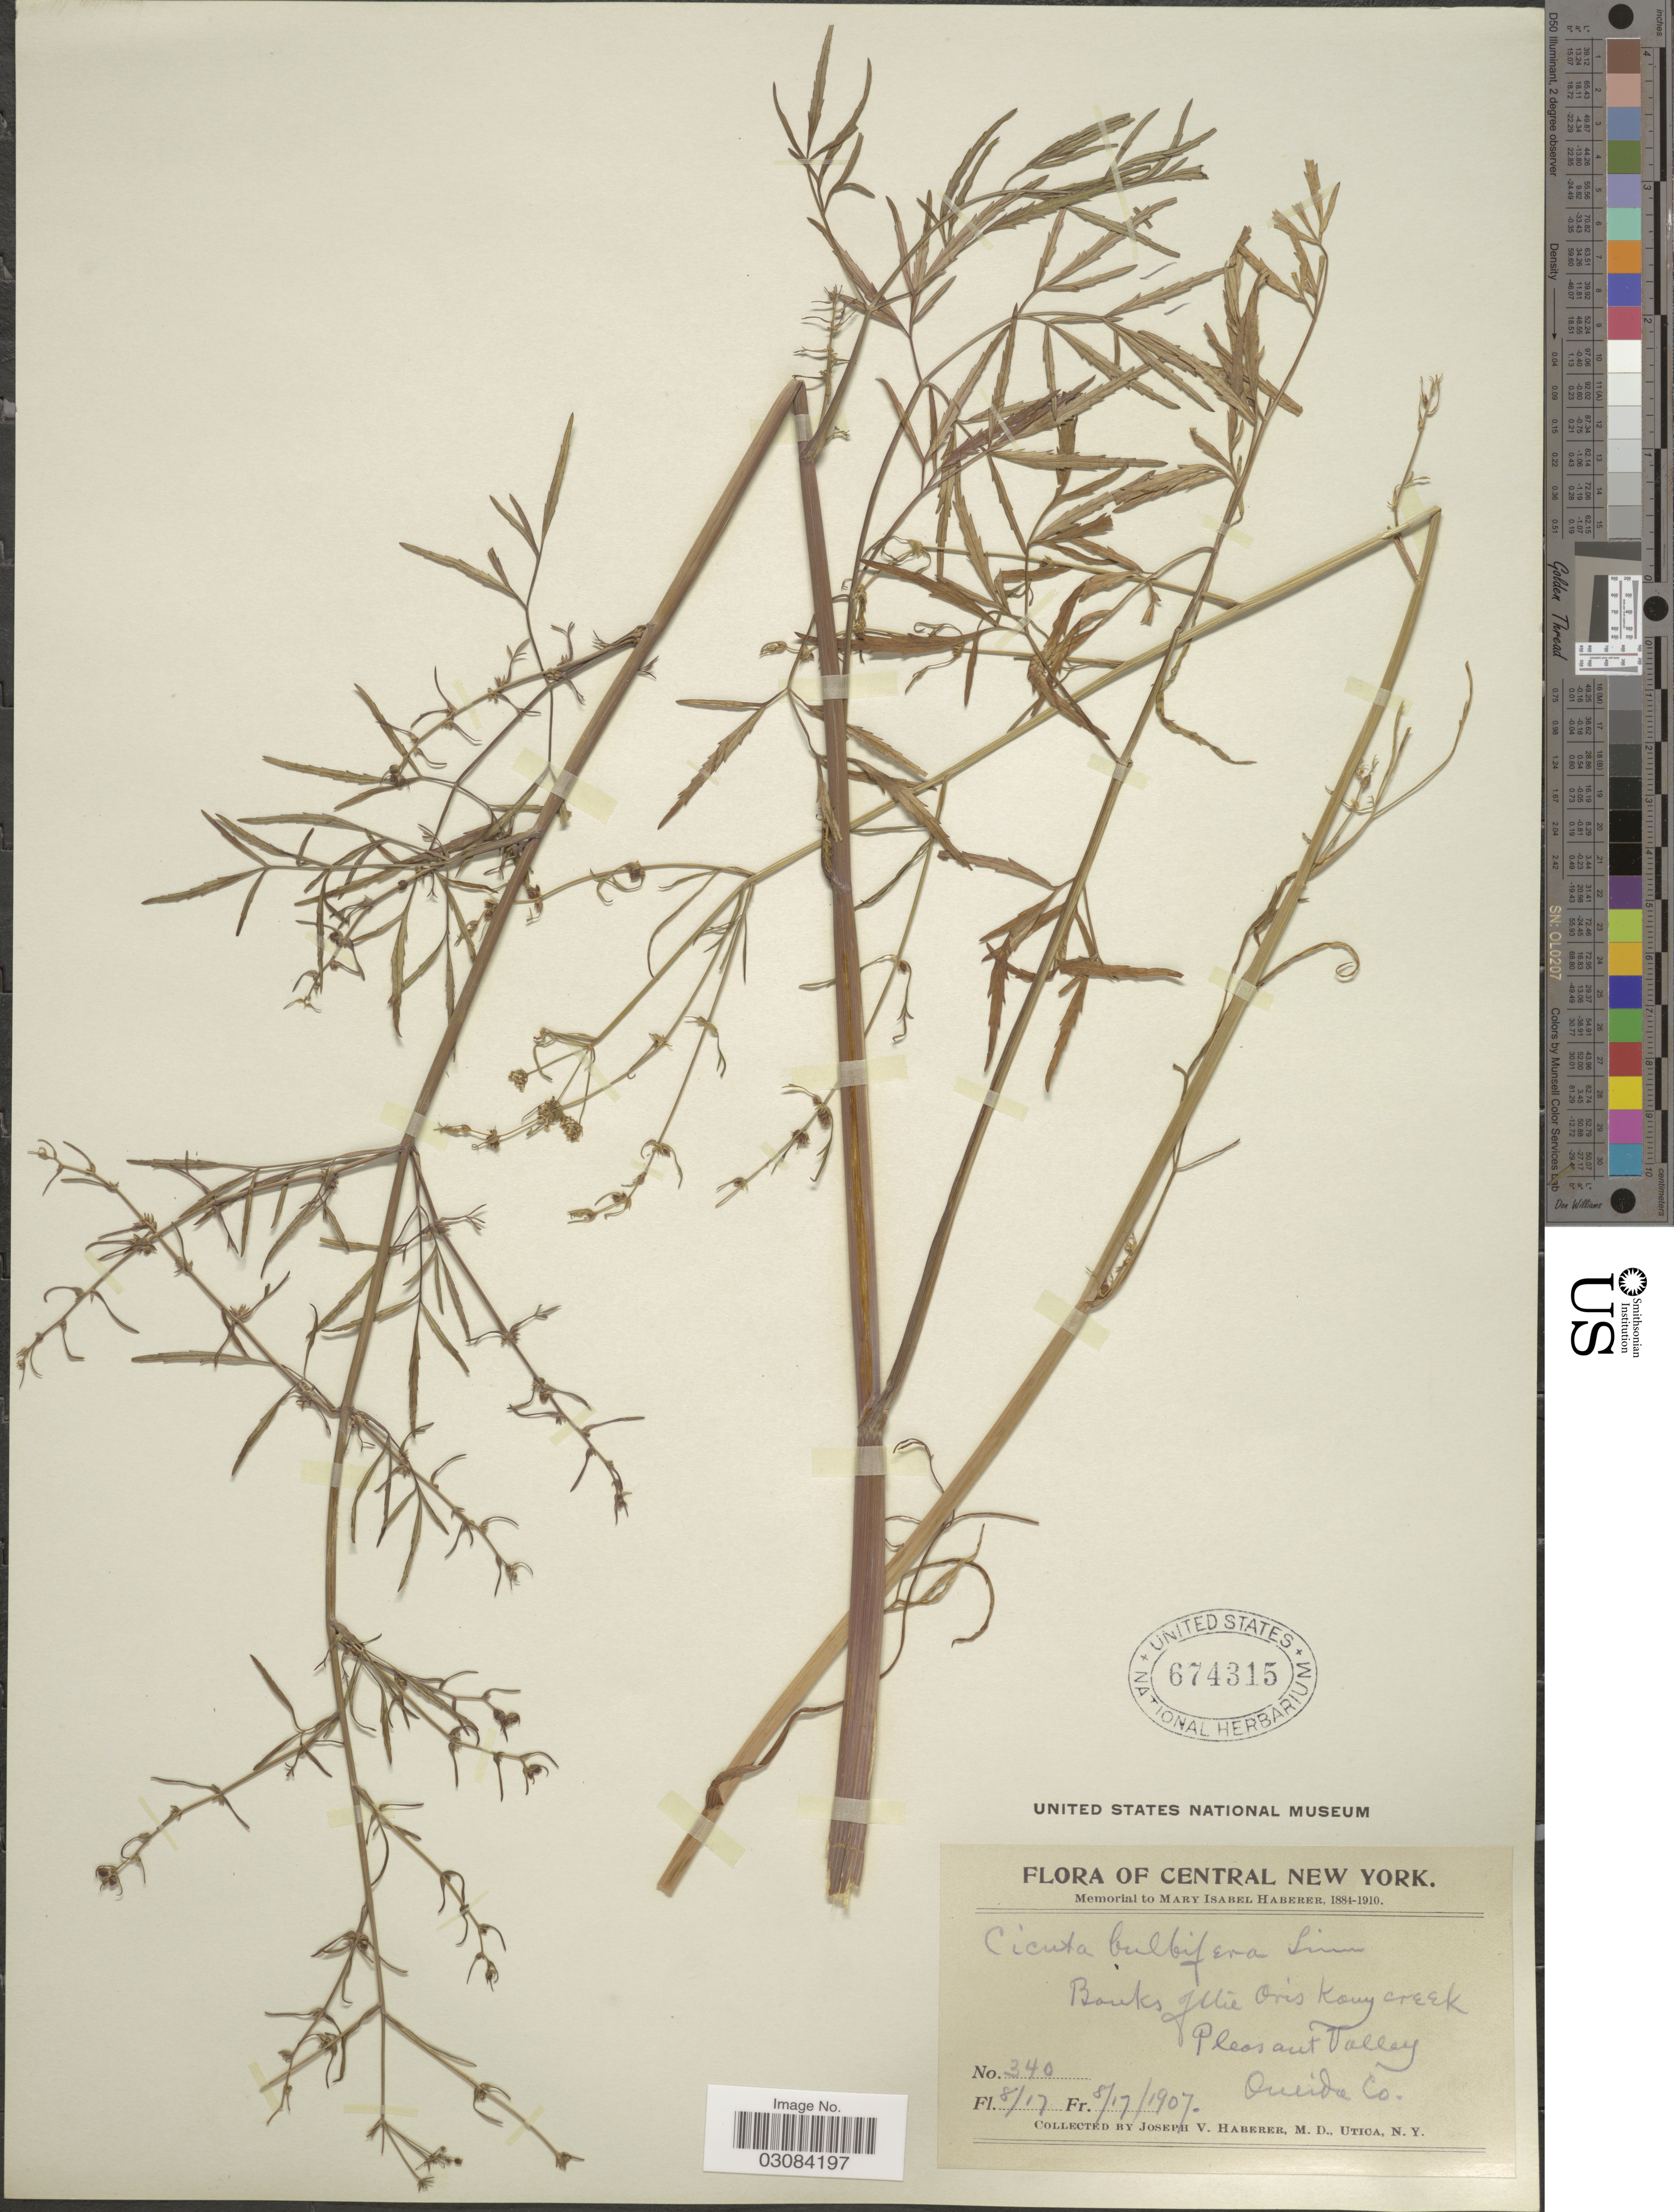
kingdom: Plantae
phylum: Tracheophyta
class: Magnoliopsida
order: Apiales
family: Apiaceae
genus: Cicuta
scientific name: Cicuta bulbifera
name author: L.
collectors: J. V. Haberer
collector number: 340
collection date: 1907-08-17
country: United States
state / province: New York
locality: Central New York. Banks of the Oris Kany Creek. Pleasant Valley. Queida Co.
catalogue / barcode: US 674315